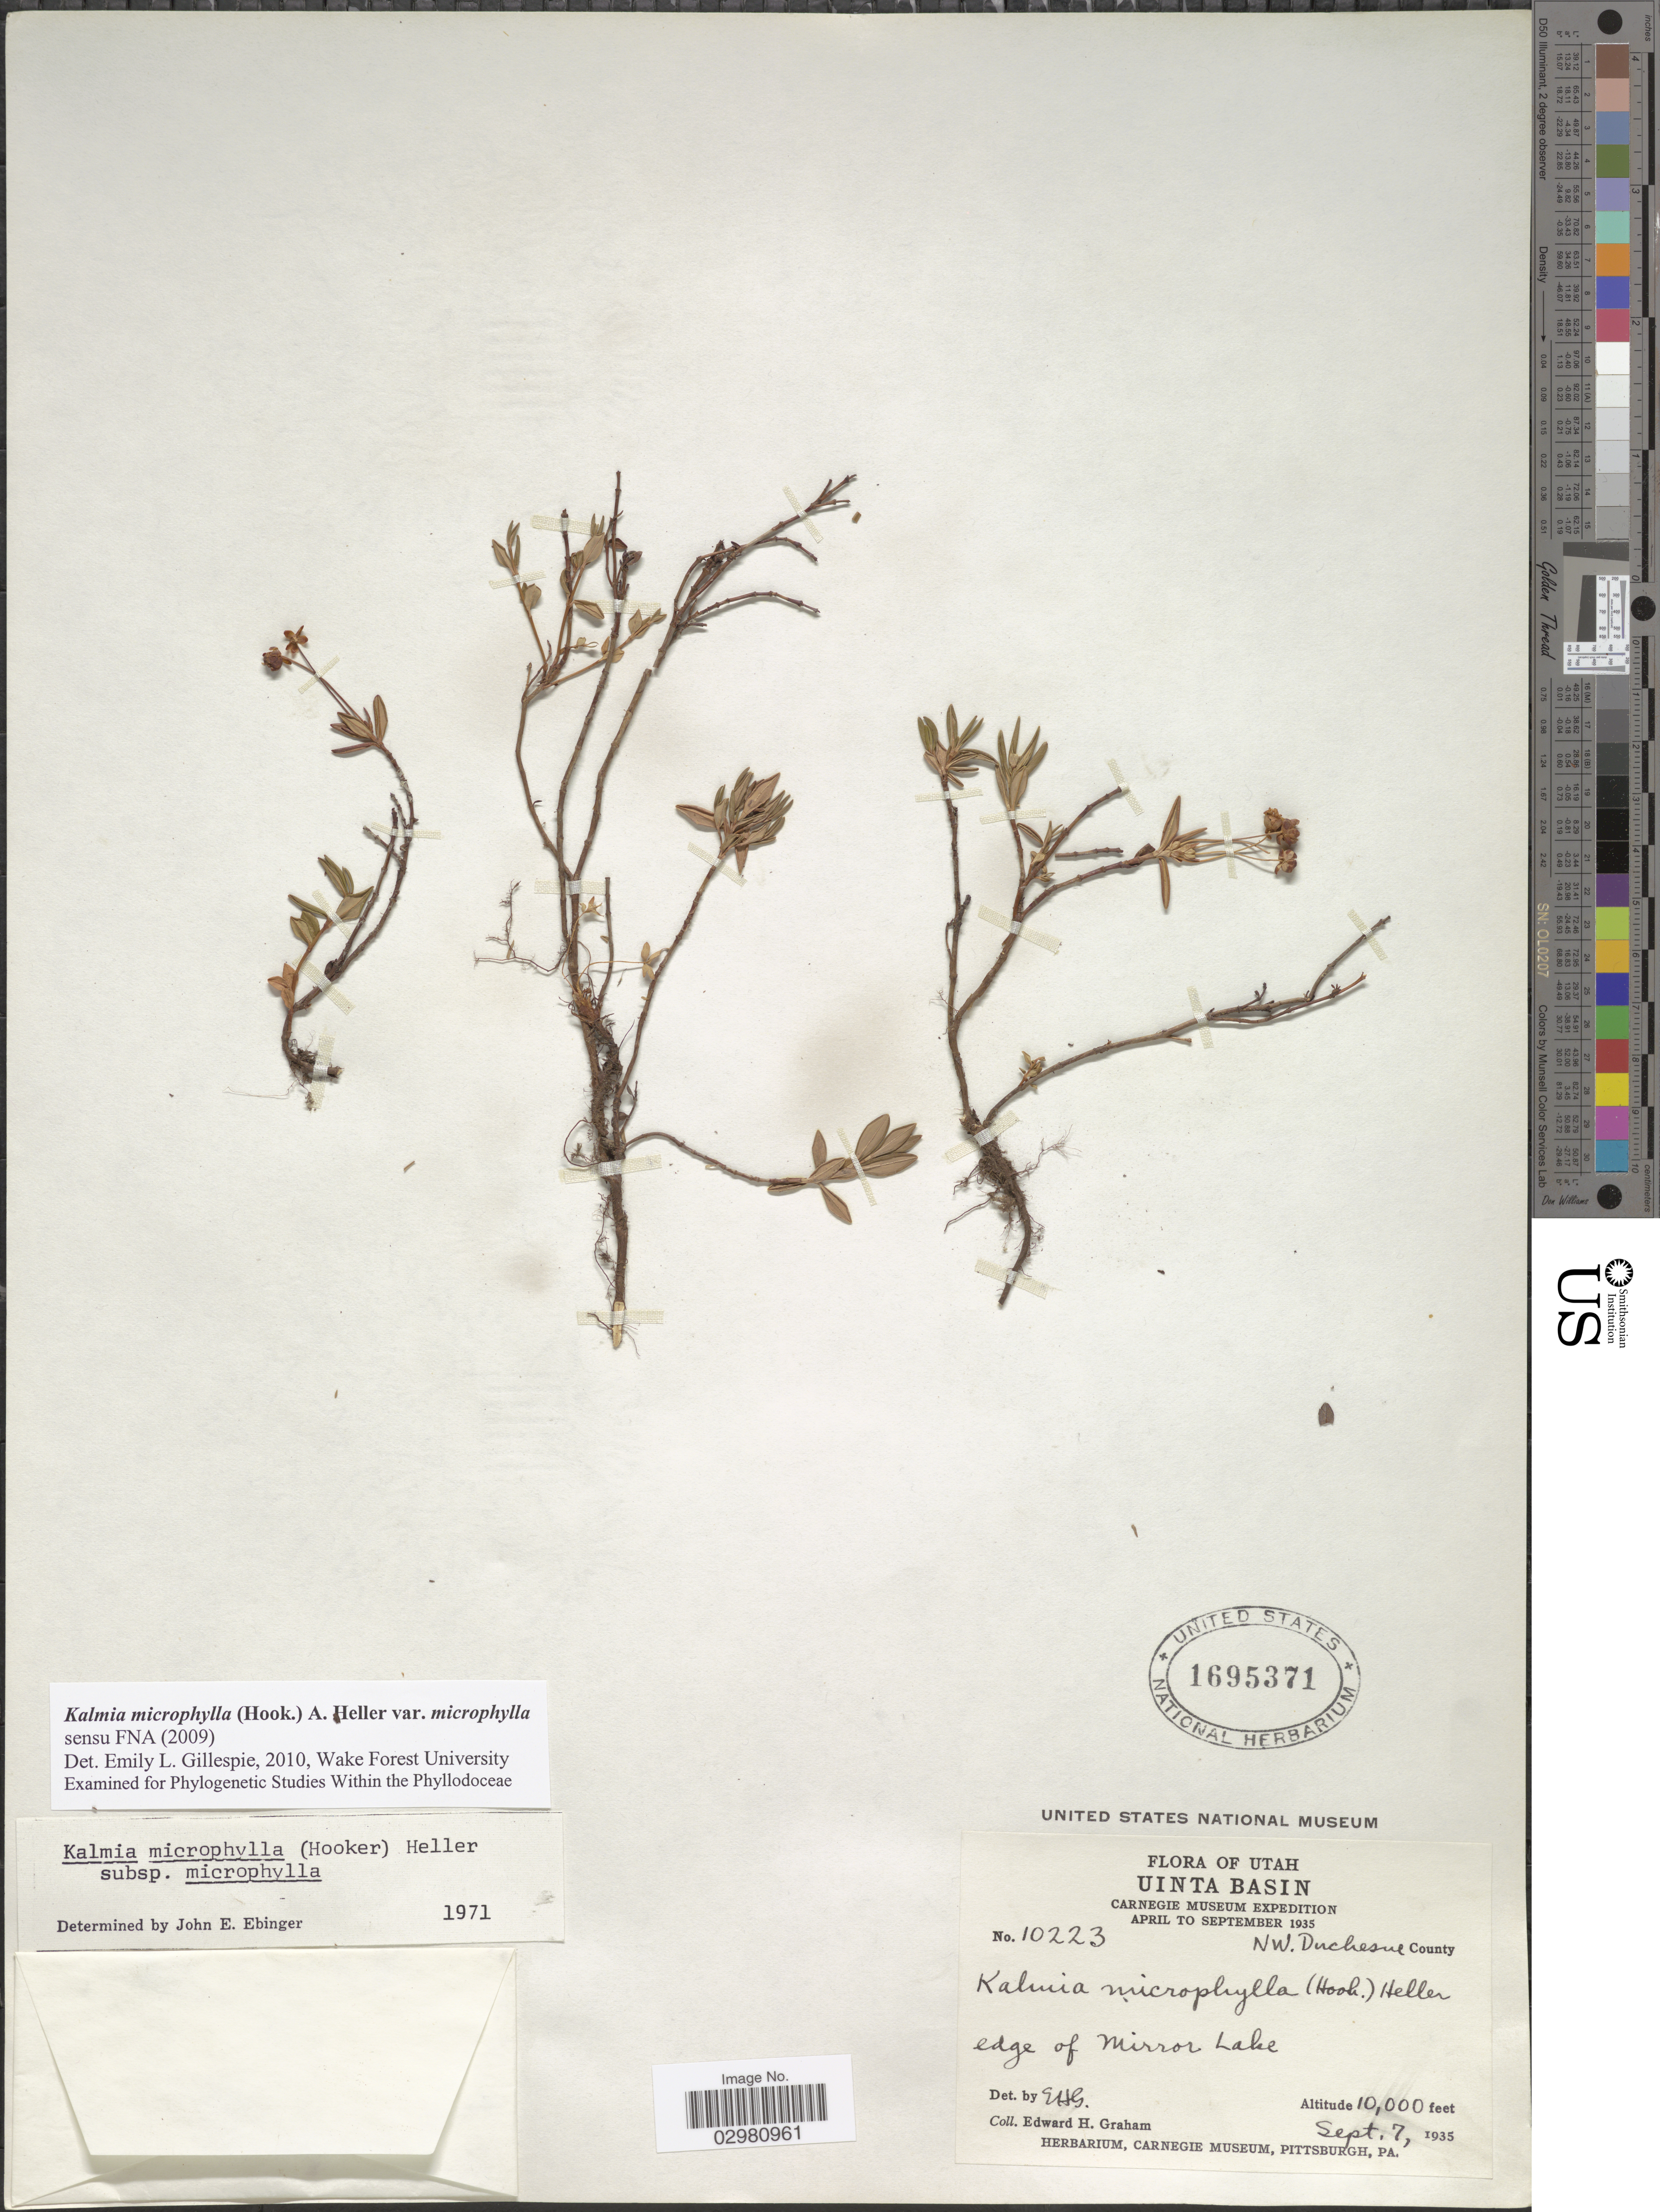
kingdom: Plantae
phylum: Tracheophyta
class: Magnoliopsida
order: Ericales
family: Ericaceae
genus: Kalmia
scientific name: Kalmia microphylla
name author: (Hook.) A. Heller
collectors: E. H. Graham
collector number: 10223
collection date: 1935-09-07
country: United States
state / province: Utah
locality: Uinta Basin. Edge of Mirror Lake.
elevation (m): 3048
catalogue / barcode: US 1695371